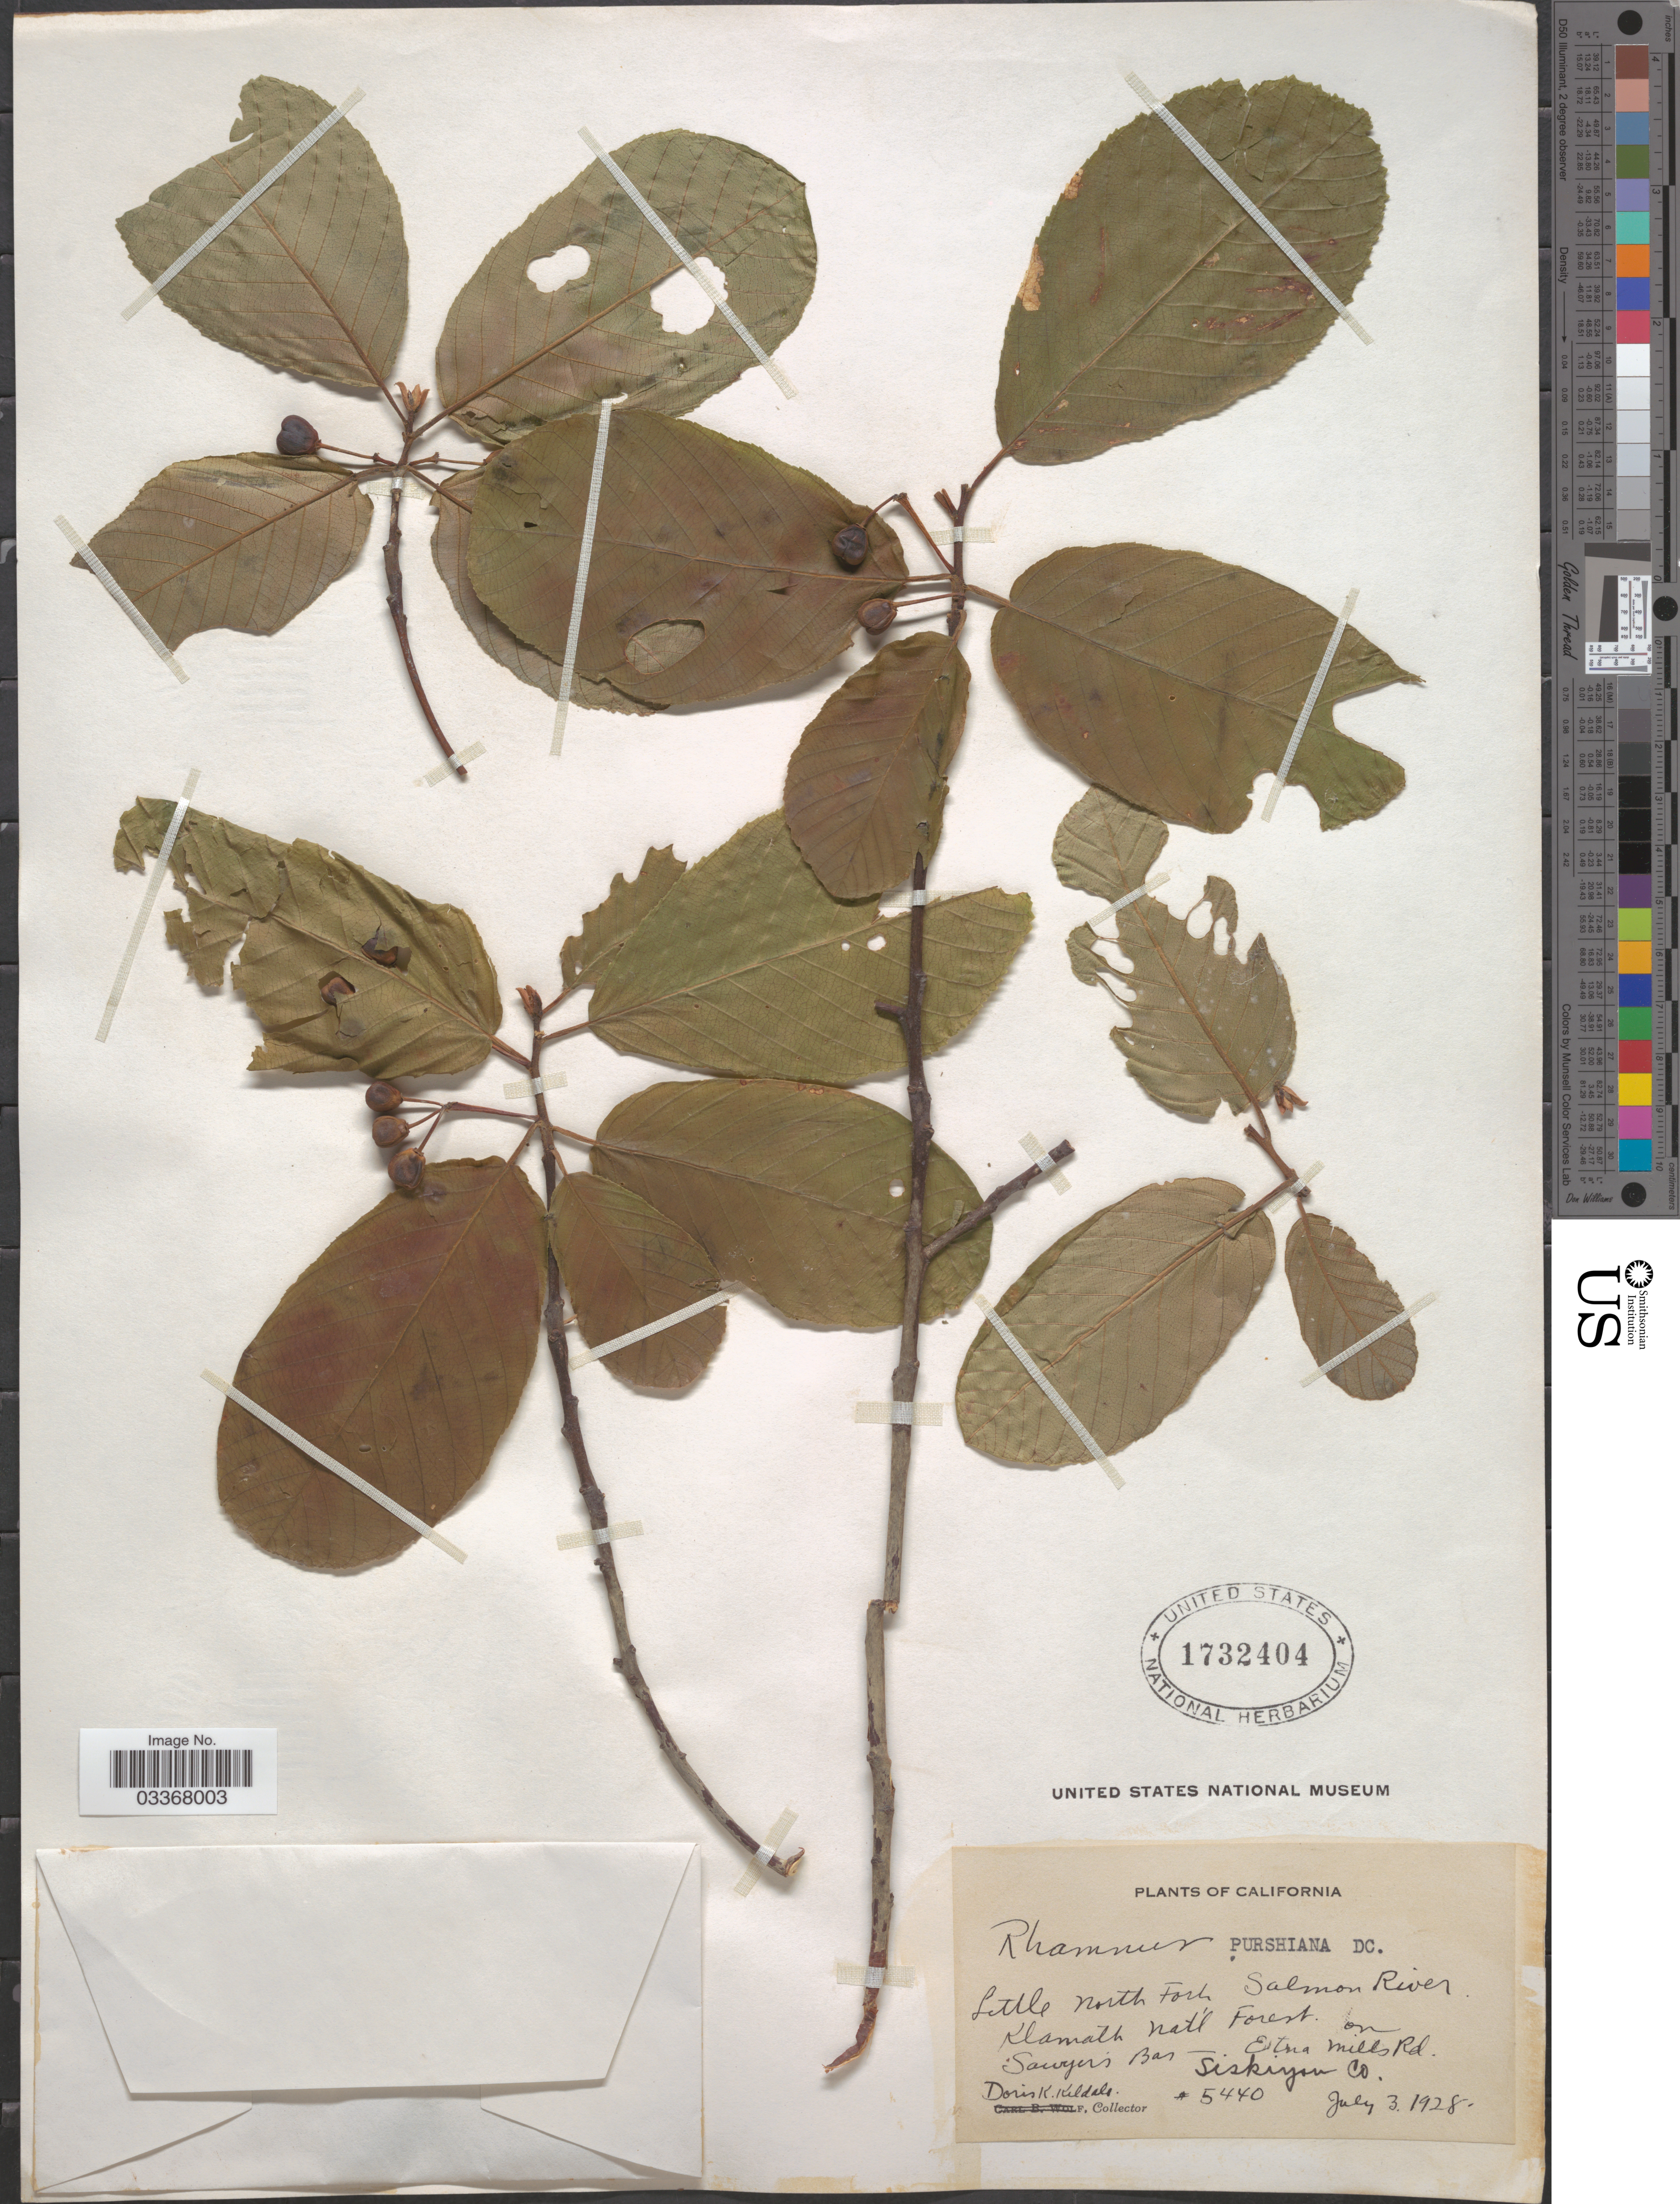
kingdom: Plantae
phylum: Tracheophyta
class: Magnoliopsida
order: Rosales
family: Rhamnaceae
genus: Frangula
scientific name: Frangula purshiana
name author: (DC.) A. Gray ex J.G. Cooper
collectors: D. Kildale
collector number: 5440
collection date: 1928-07-03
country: United States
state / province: California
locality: Little North Fork, Salmon River, Klamath Natl Forest on Sawyers Bar, Etna Mills Rd.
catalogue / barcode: US 1732404